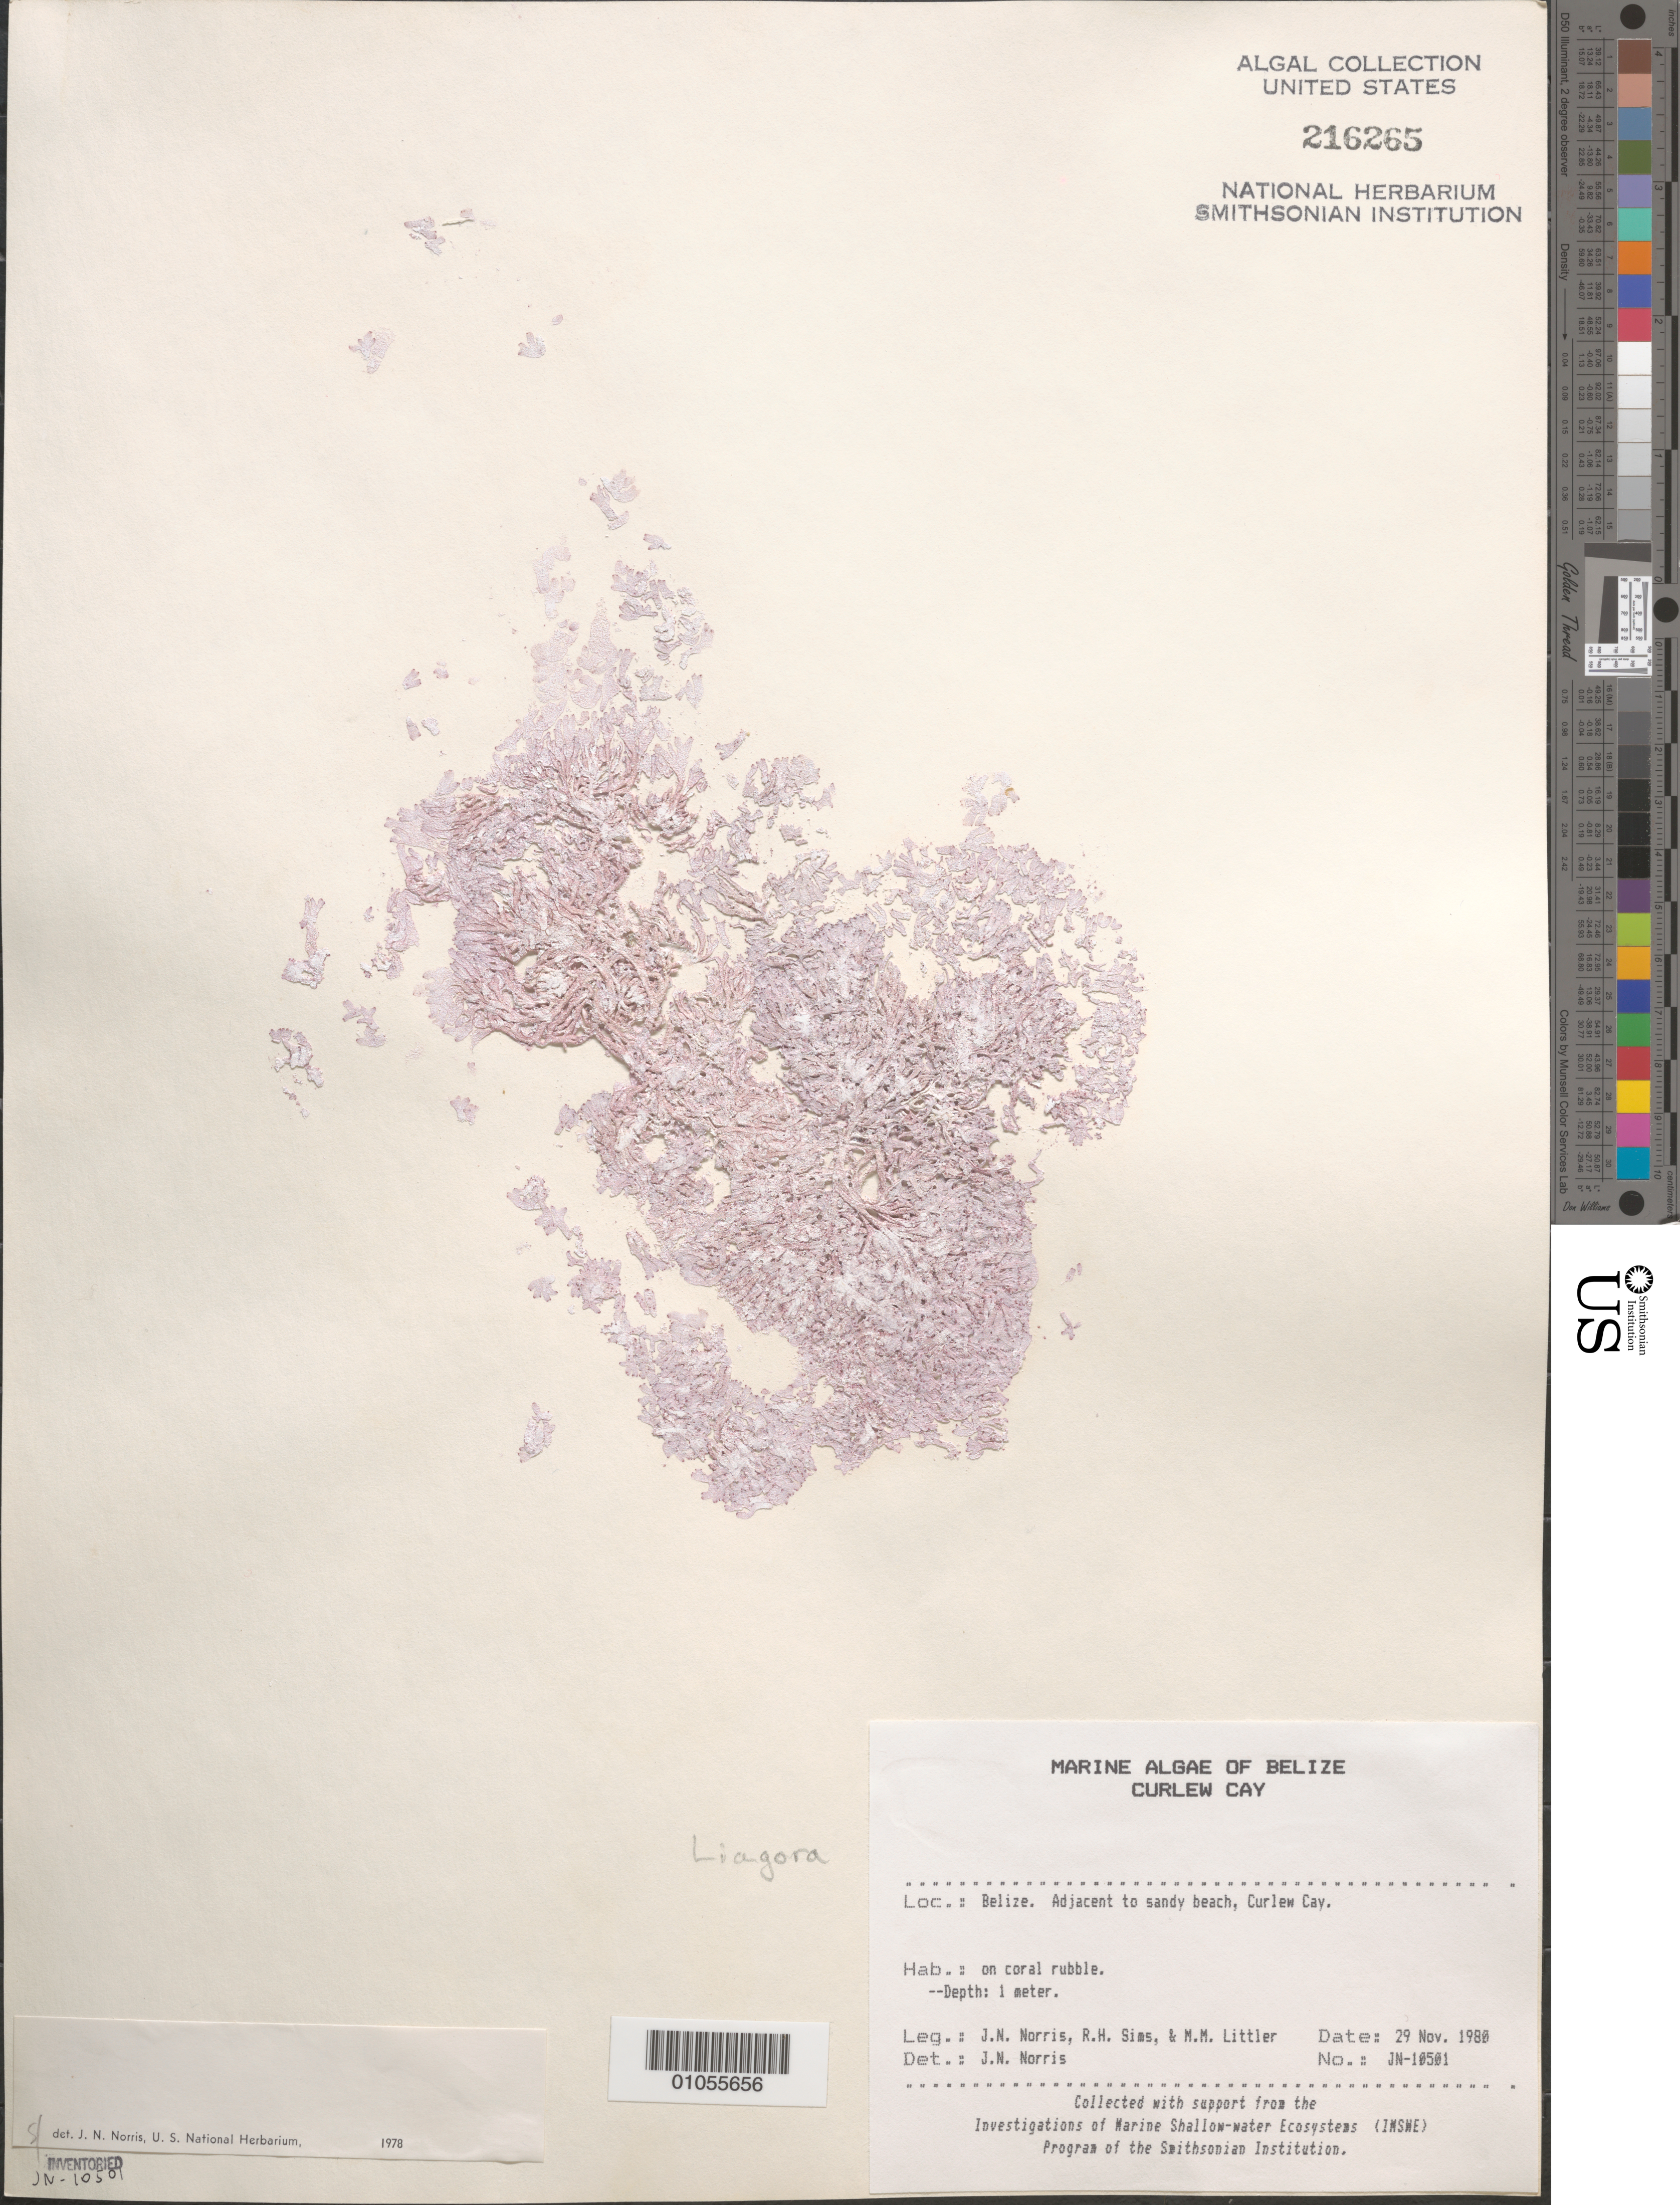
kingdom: Plantae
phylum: Rhodophyta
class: Florideophyceae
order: Nemaliales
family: Liagoraceae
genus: Liagora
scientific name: Liagora sp.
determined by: Norris, James N.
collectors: J. N. Norris, R. H. Sims & M. M. Littler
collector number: JN-10501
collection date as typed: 29 Nov 1980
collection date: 1980-11-29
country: Belize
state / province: Stann Creek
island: Curlew Cay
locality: Adjacent to sandy beach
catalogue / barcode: US 216265